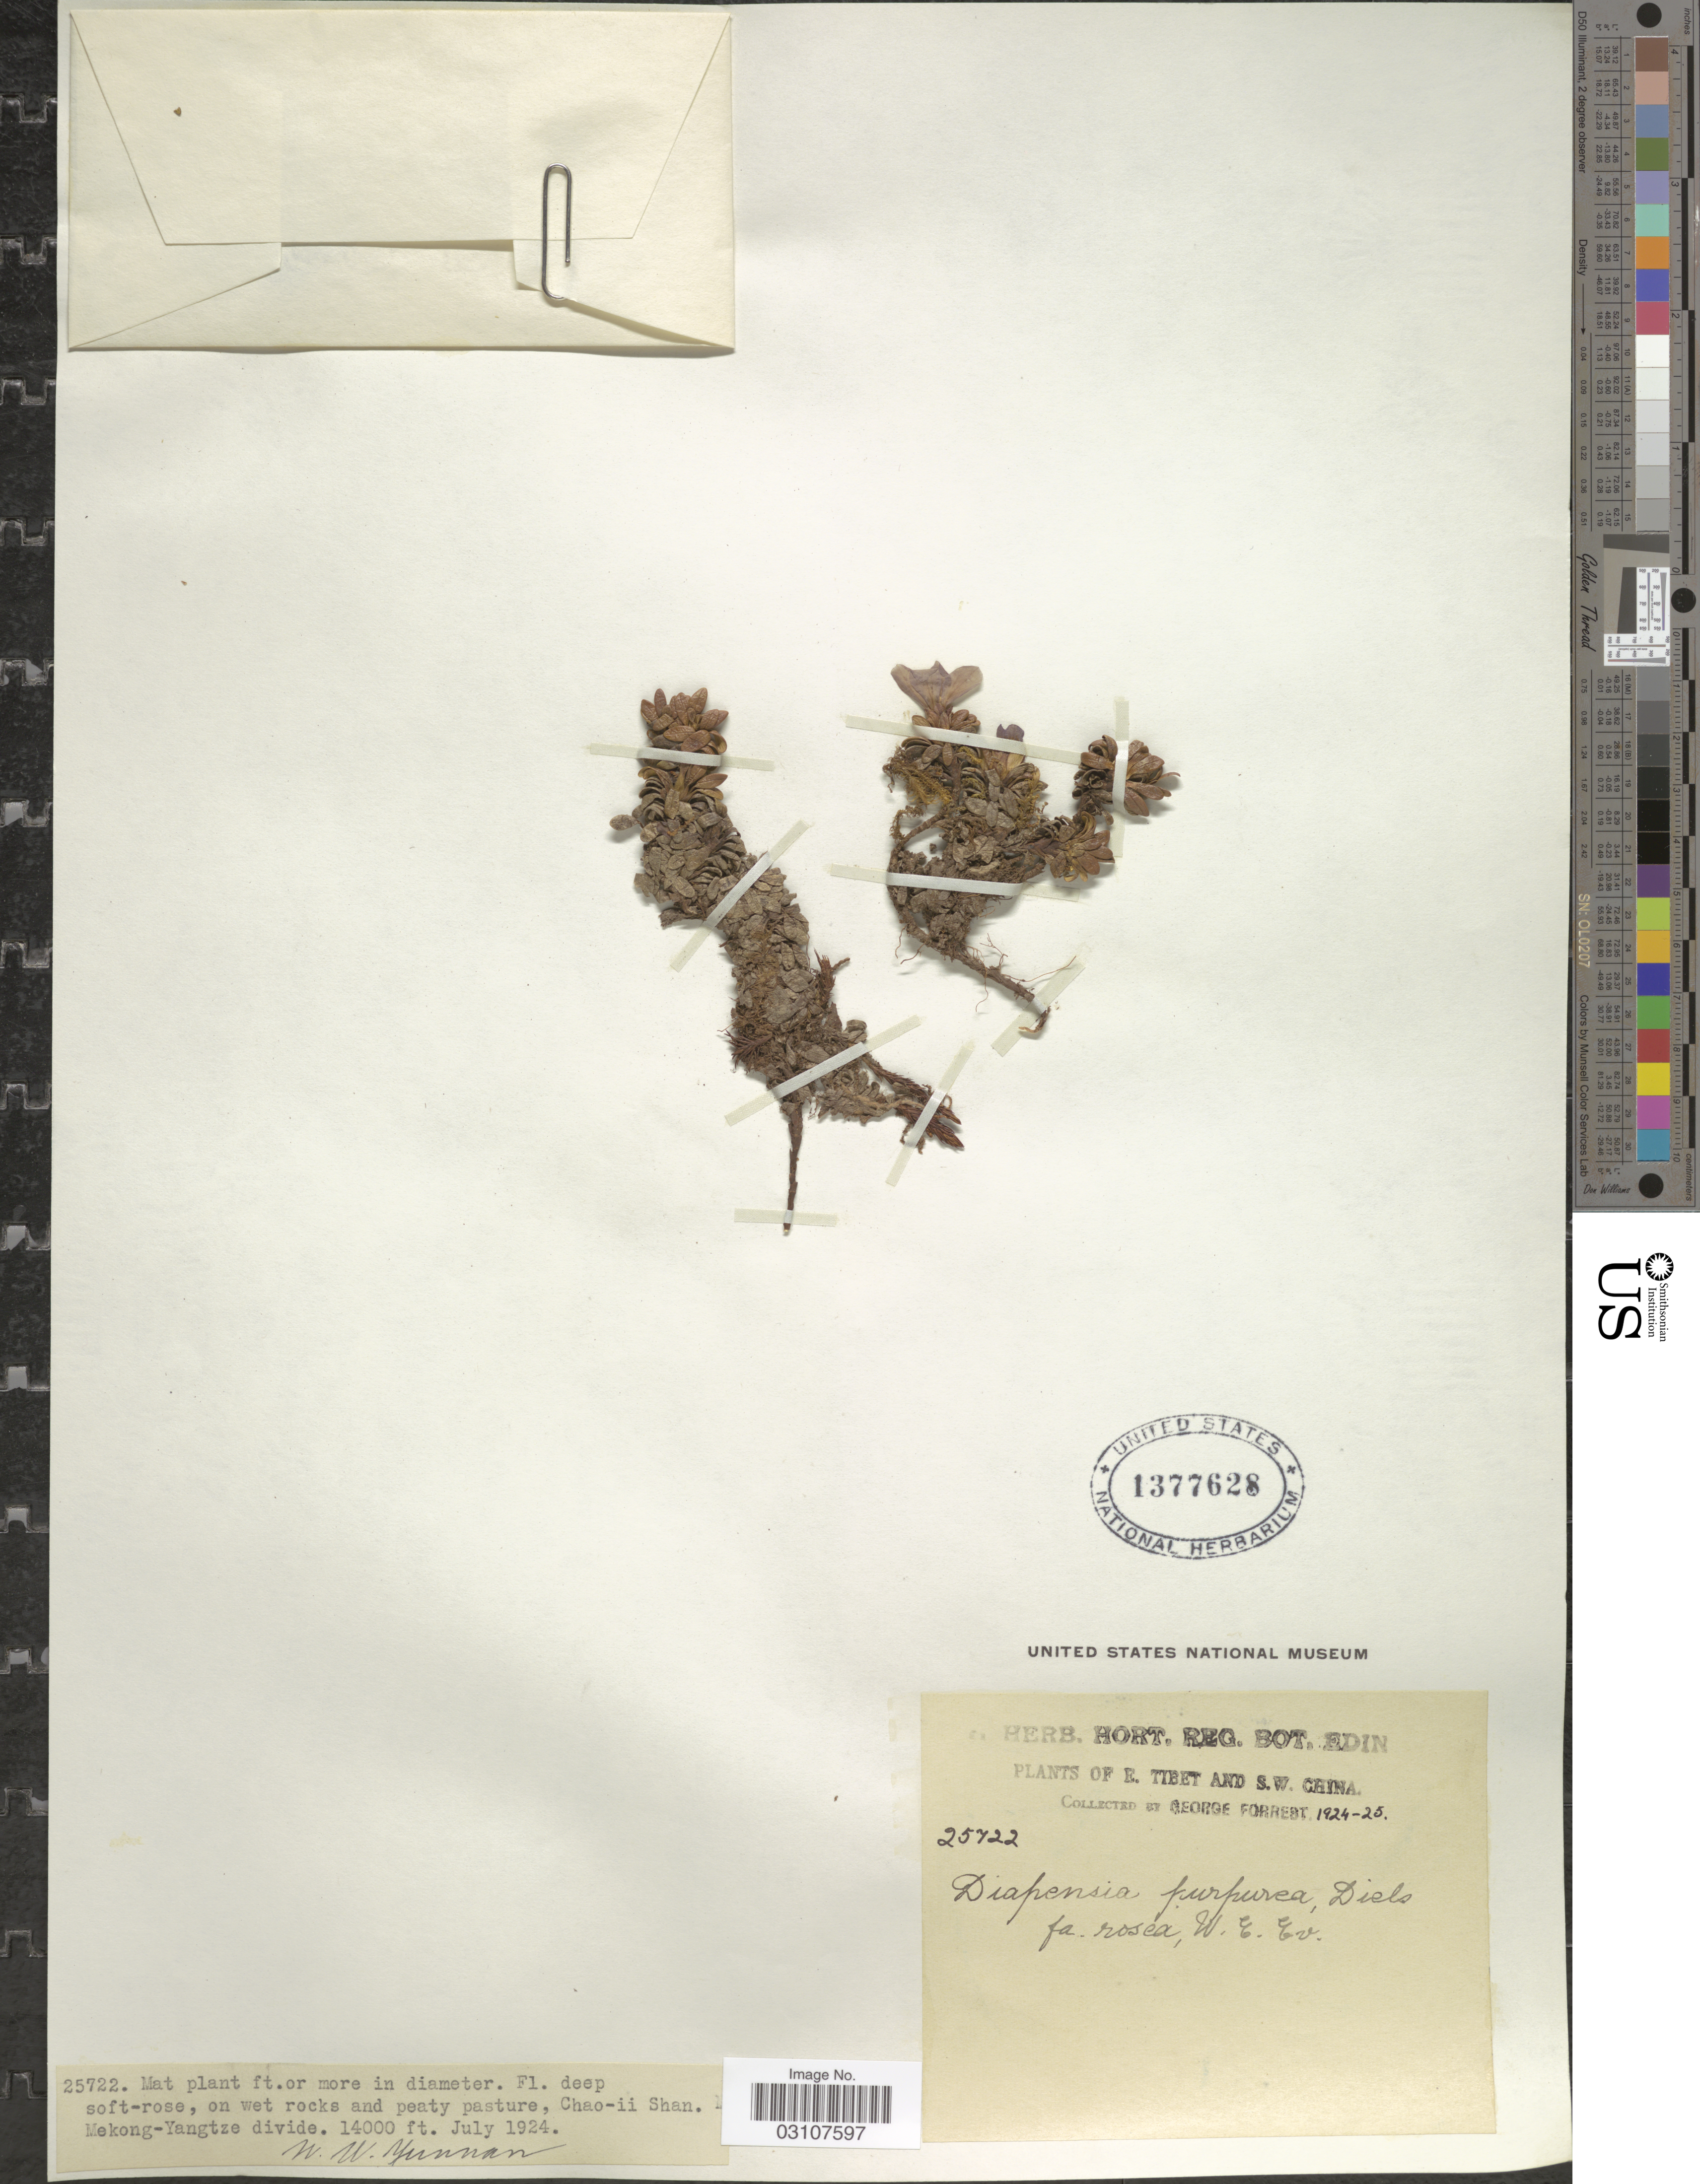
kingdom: Plantae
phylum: Tracheophyta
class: Magnoliopsida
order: Ericales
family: Diapensiaceae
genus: Diapensia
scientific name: Diapensia purpurea f. rosea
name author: W.E. Evans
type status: Isosyntype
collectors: G. Forrest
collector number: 25722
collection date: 1924-07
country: China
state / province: Yunnan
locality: E. Tibet and S.W. China. Chao-ii Shan. Mekong-Yangtze divide. N.W. Yunnan.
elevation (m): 4267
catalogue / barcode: US 1377628